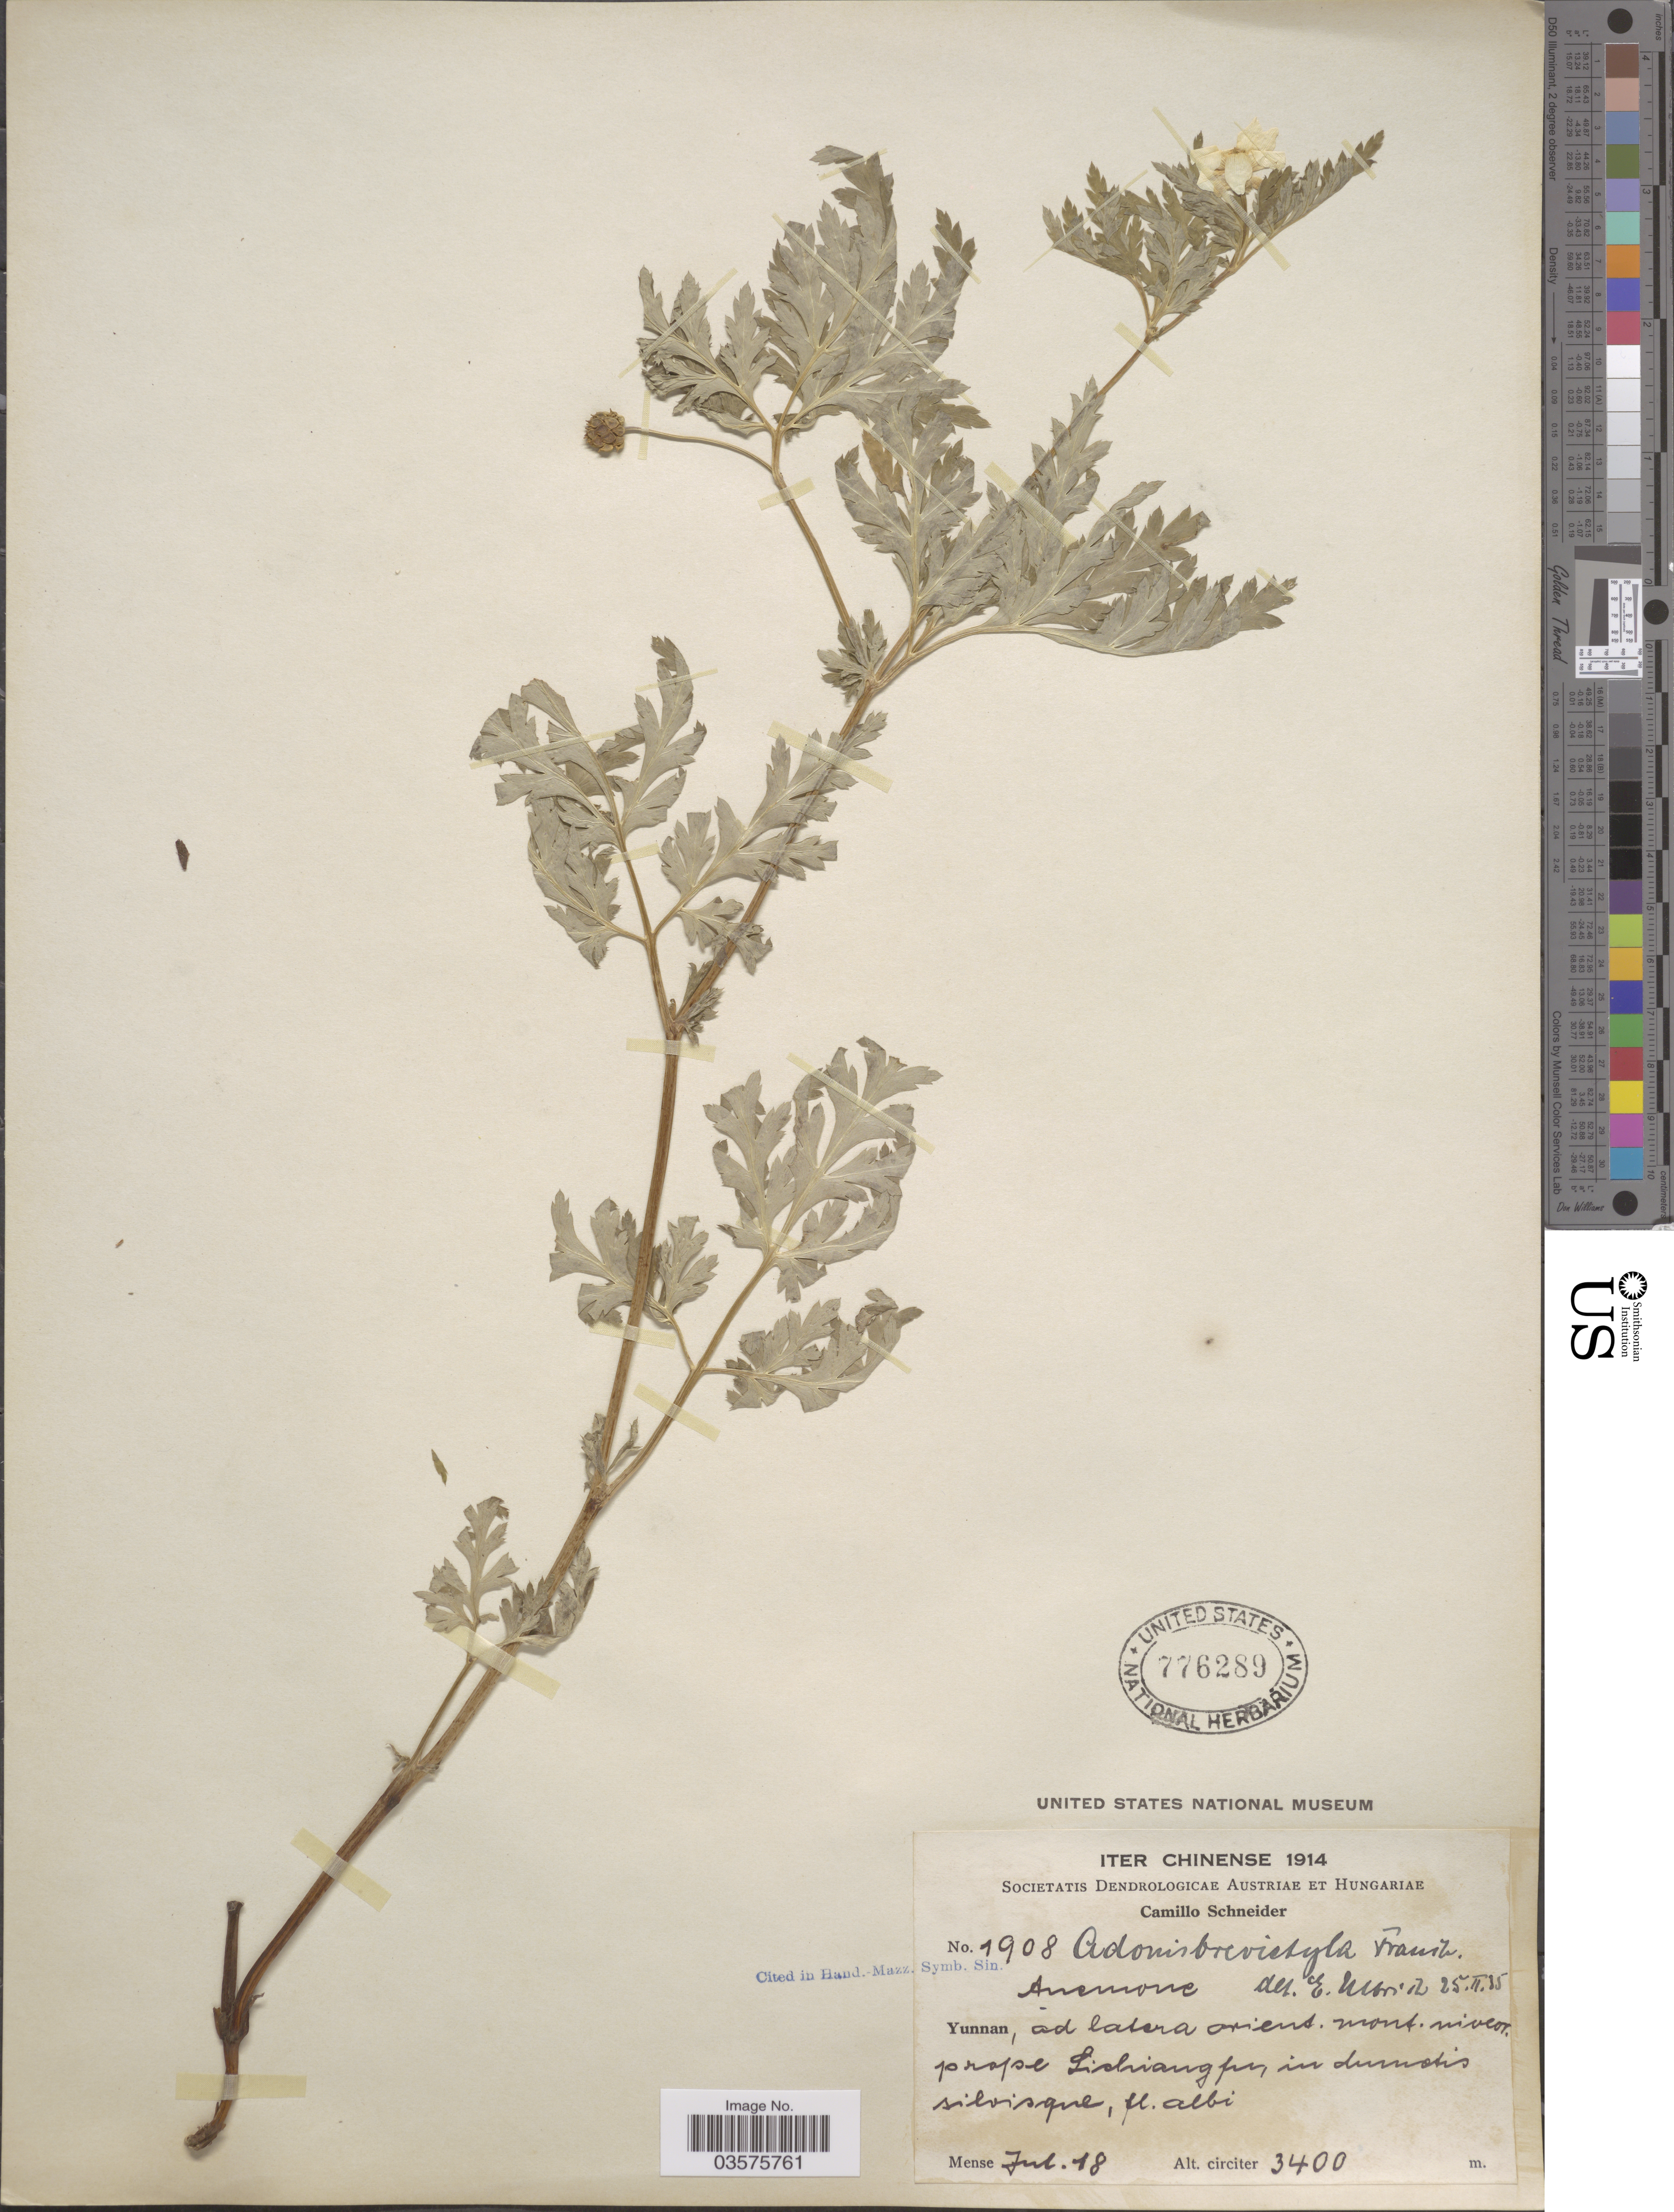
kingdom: Plantae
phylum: Tracheophyta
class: Magnoliopsida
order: Ranunculales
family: Ranunculaceae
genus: Adonis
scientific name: Adonis brevistyla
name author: Franch.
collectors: C. K. Schneider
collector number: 1908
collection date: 1914-07-18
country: China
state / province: Yunnan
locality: Iter Chinense. Ad latera orient. mont. niveor. prope Lichiang fu, in dumotis silvisque.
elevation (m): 3400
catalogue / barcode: US 776289